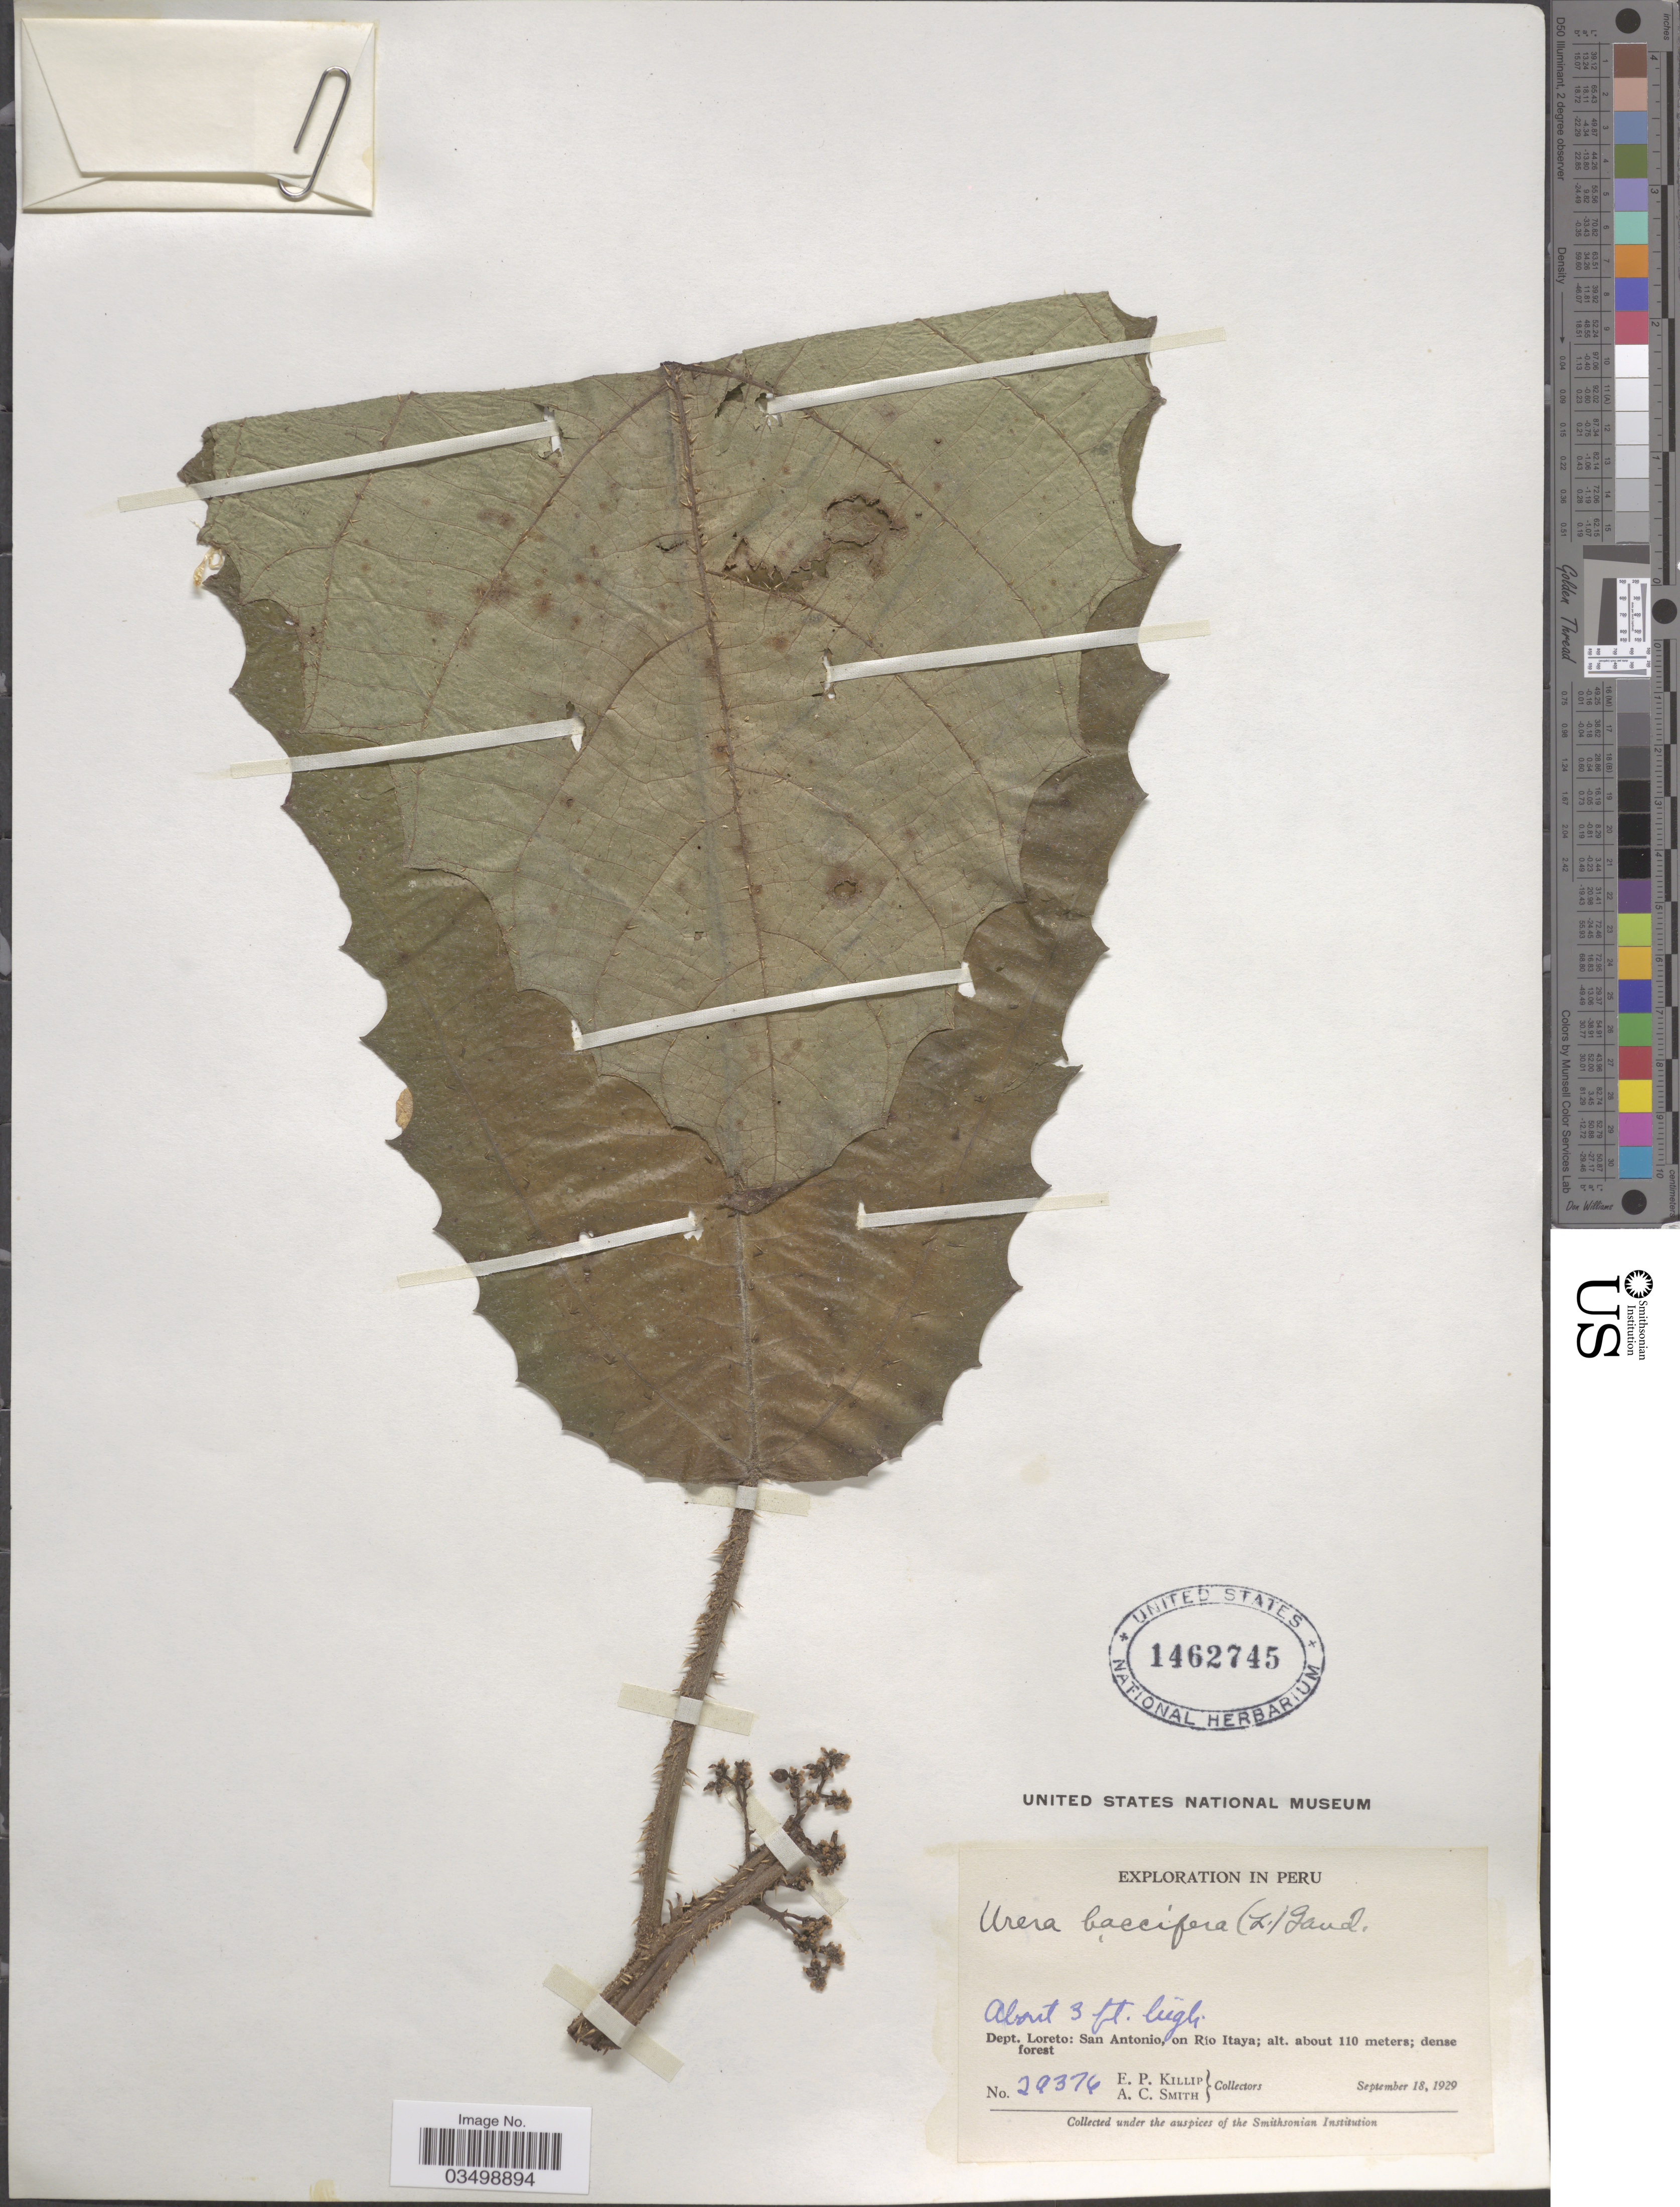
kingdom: Plantae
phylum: Tracheophyta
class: Magnoliopsida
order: Rosales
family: Urticaceae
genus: Urera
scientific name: Urera baccifera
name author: (L.) Gaudich. ex Wedd.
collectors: E. P. Killip & A. C. Smith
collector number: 29376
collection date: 1929-09-18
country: Peru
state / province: Loreto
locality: Dept. Loreto: San Antonio, on Río Itaya.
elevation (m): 110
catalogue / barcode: US 1462745